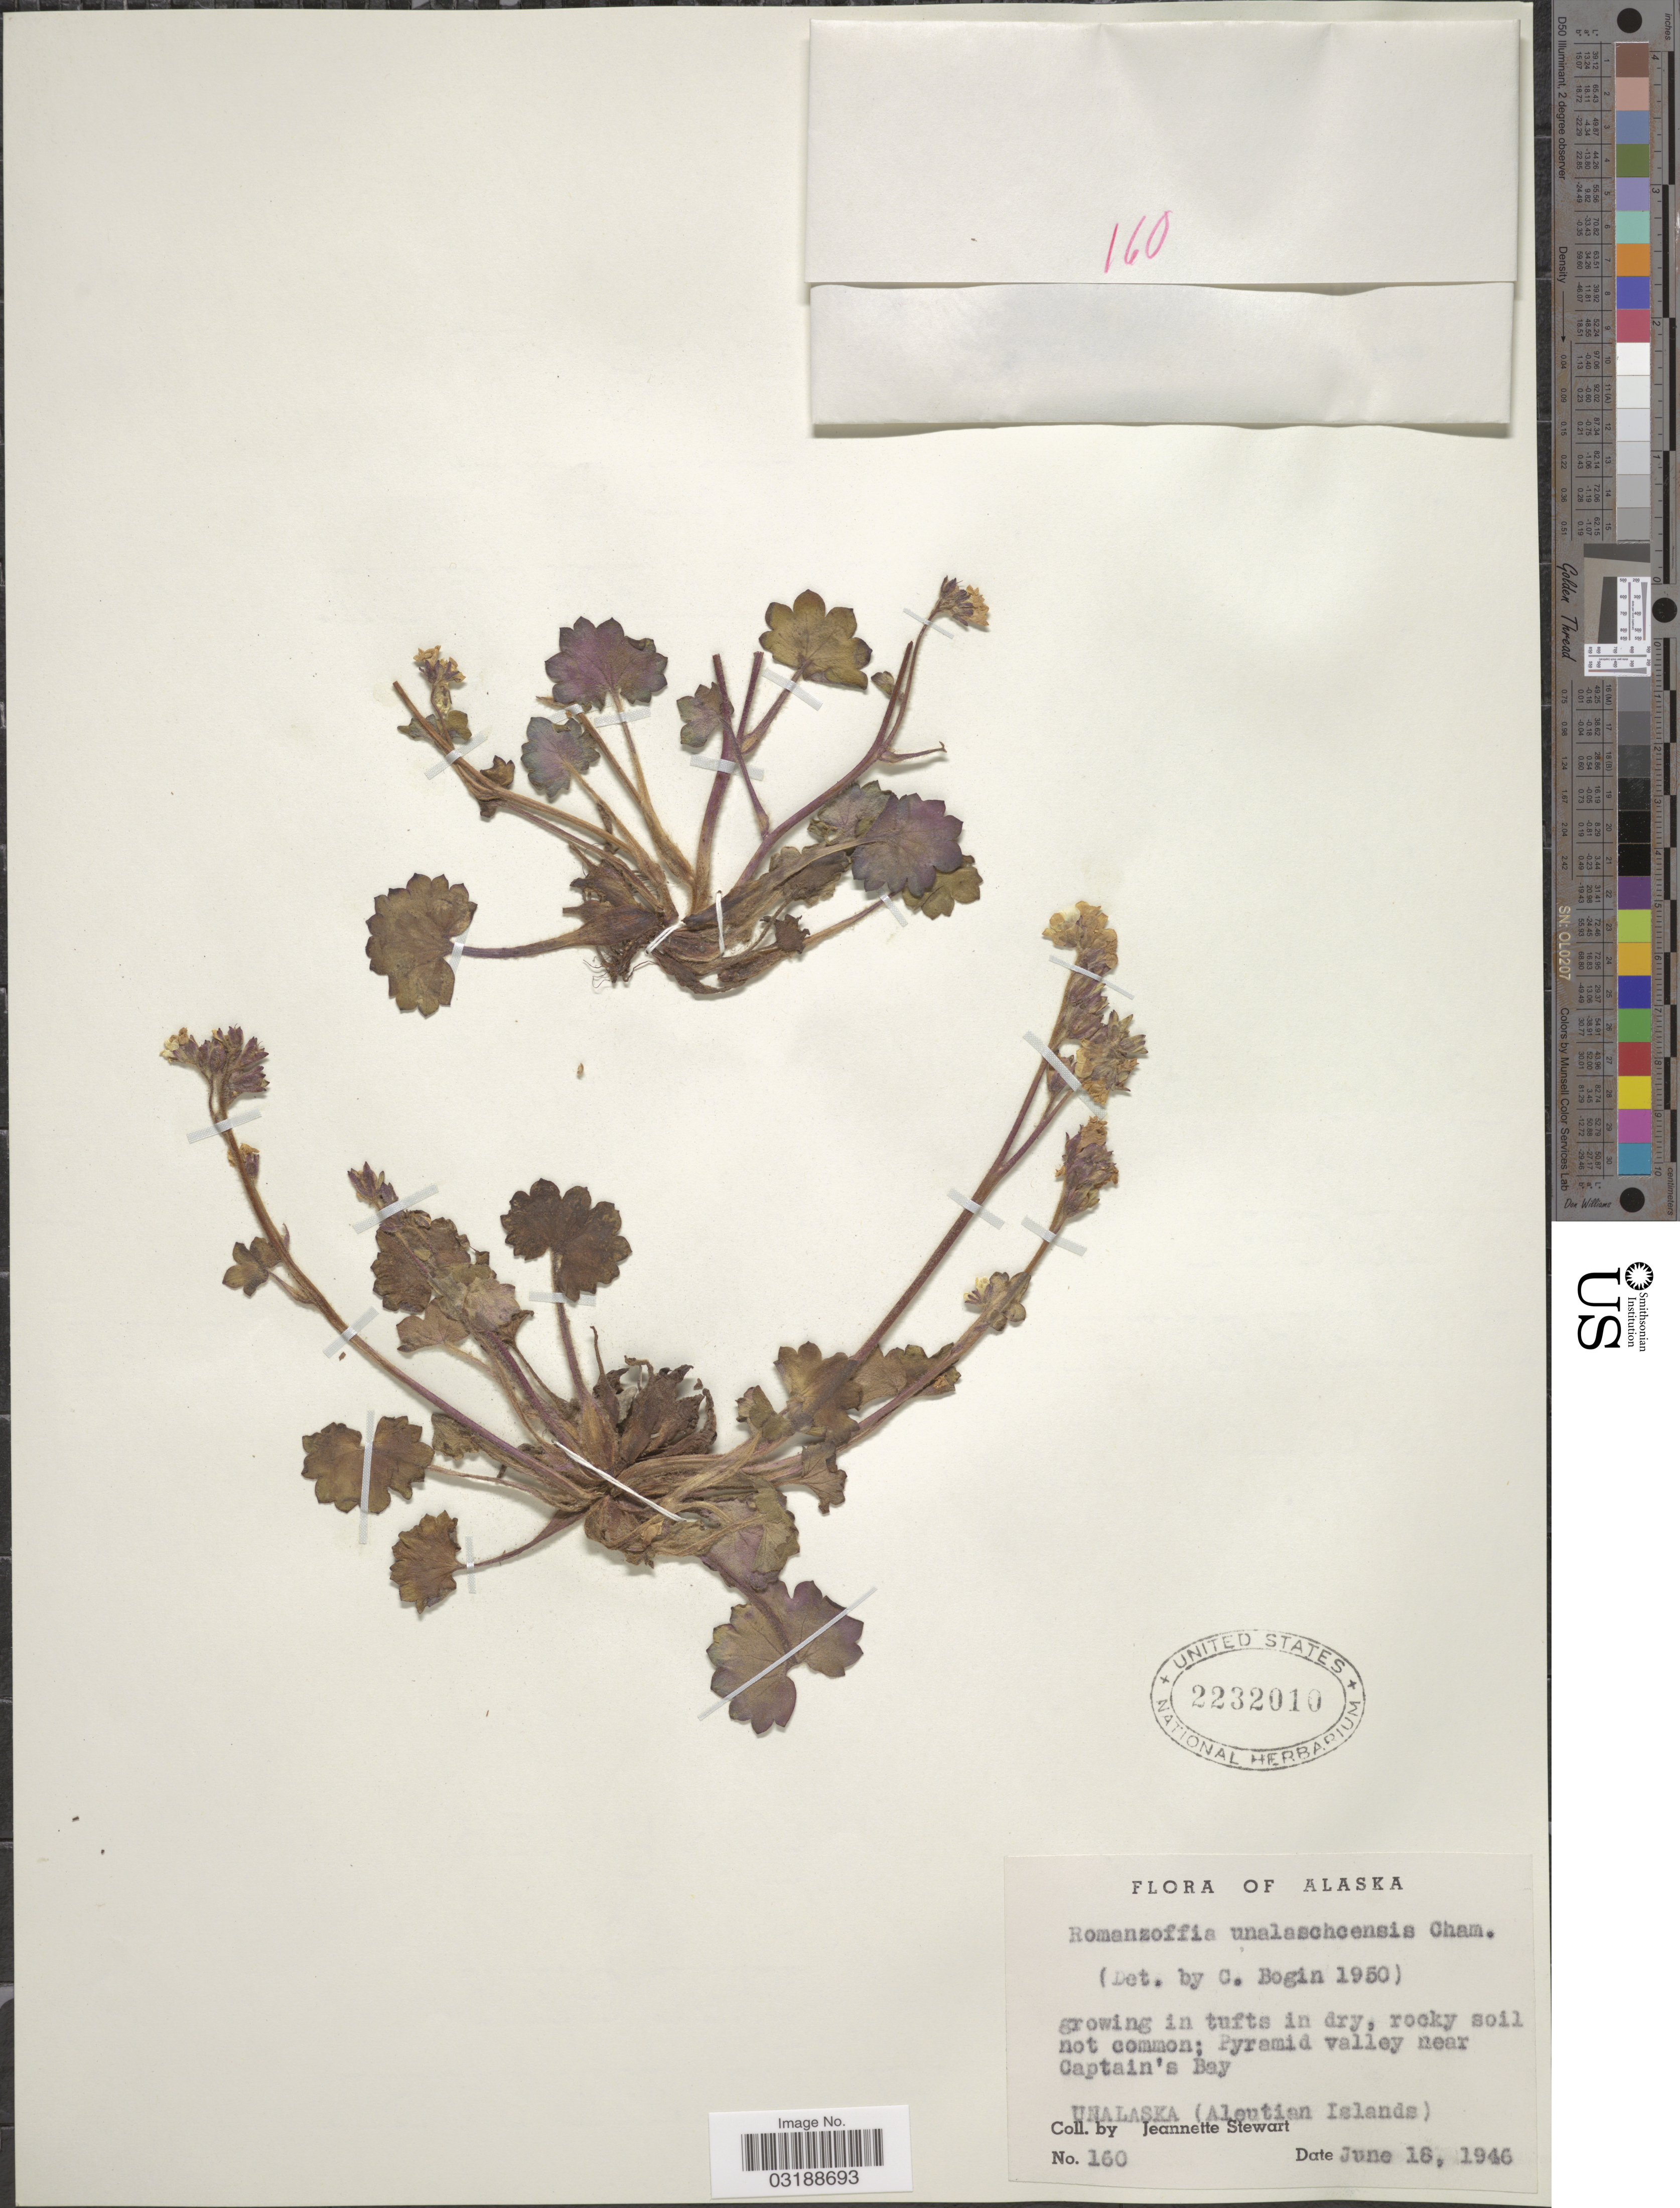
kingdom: Plantae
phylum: Tracheophyta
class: Magnoliopsida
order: Boraginales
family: Hydrophyllaceae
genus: Romanzoffia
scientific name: Romanzoffia unalaschcensis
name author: Cham.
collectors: J. Stewart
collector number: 160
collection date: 1946-06-18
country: United States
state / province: Alaska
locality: Pyramid valley near Captain's Bay. Unalaska (Aleutian Islands).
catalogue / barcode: US 2232010